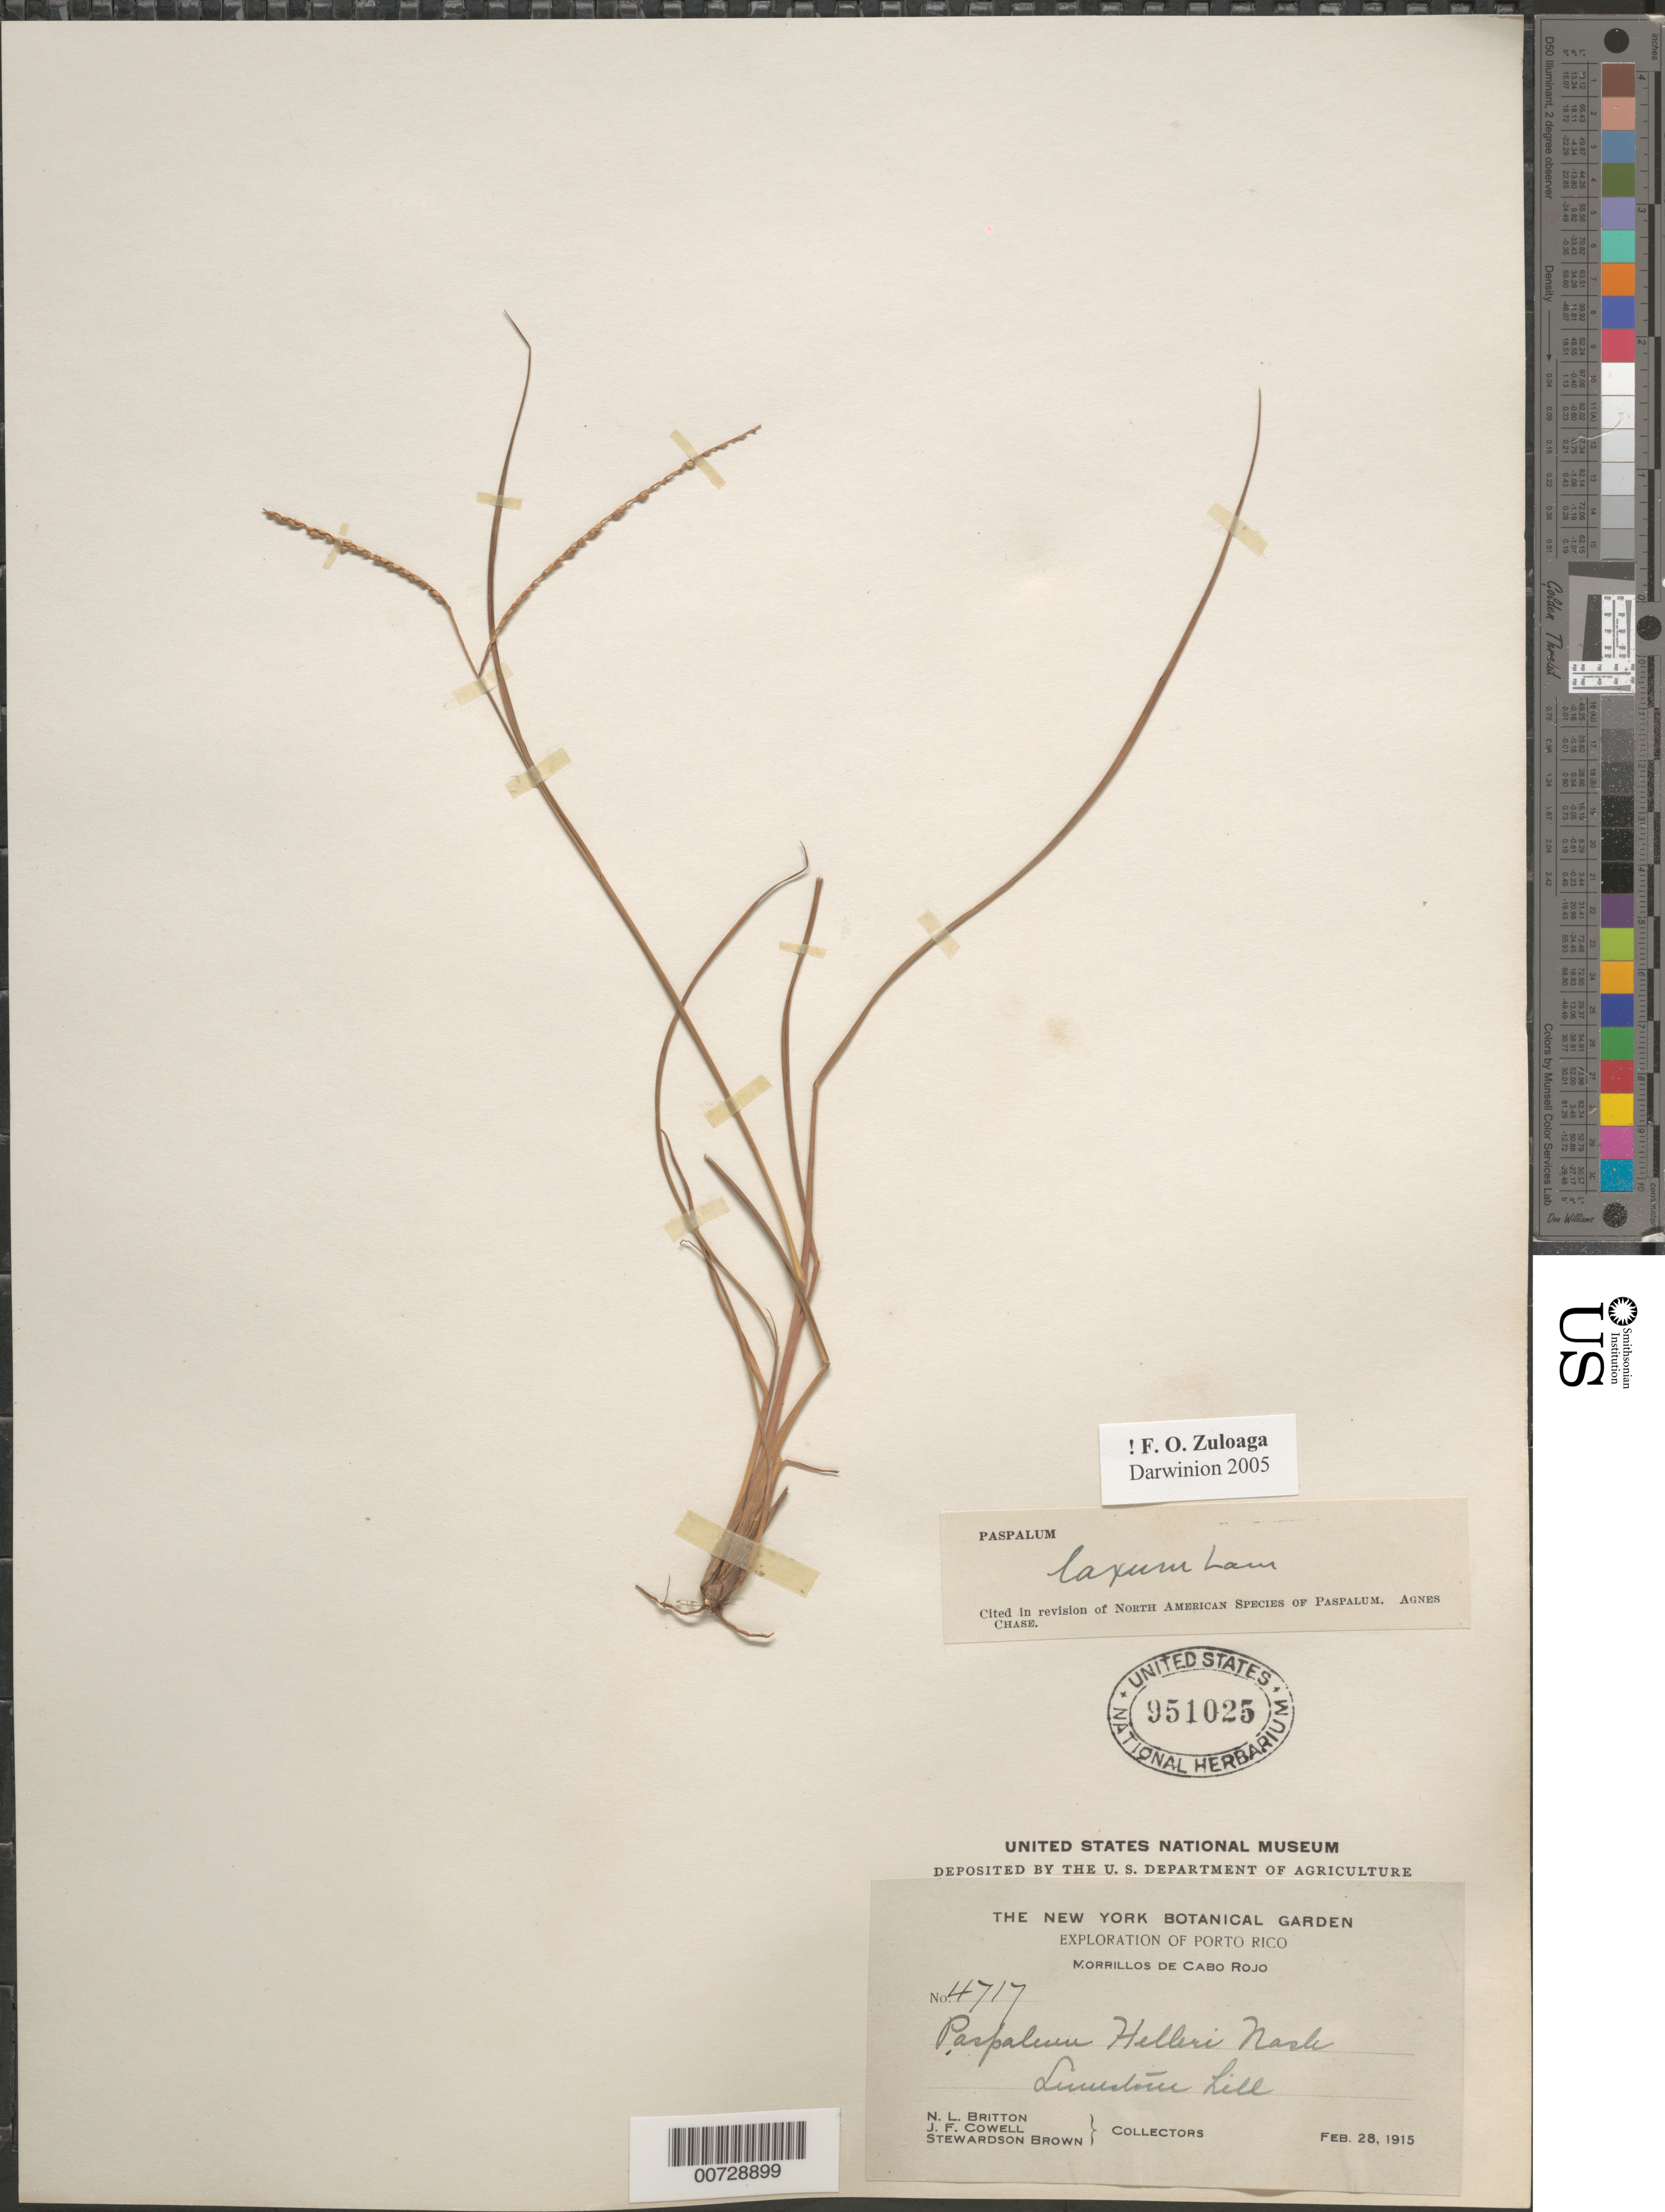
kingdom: Plantae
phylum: Tracheophyta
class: Liliopsida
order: Poales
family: Poaceae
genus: Paspalum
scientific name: Paspalum laxum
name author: Lam.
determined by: Chase, [M.] Agnes, (US)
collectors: N. Britton, E. G. Britton & S. Brown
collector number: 4717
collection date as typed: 28 Feb 1915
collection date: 1915-02-28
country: Puerto Rico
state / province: Cabo Rojo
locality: Morrillos de Cabo Rojo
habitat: Limestone hill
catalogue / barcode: US 951025